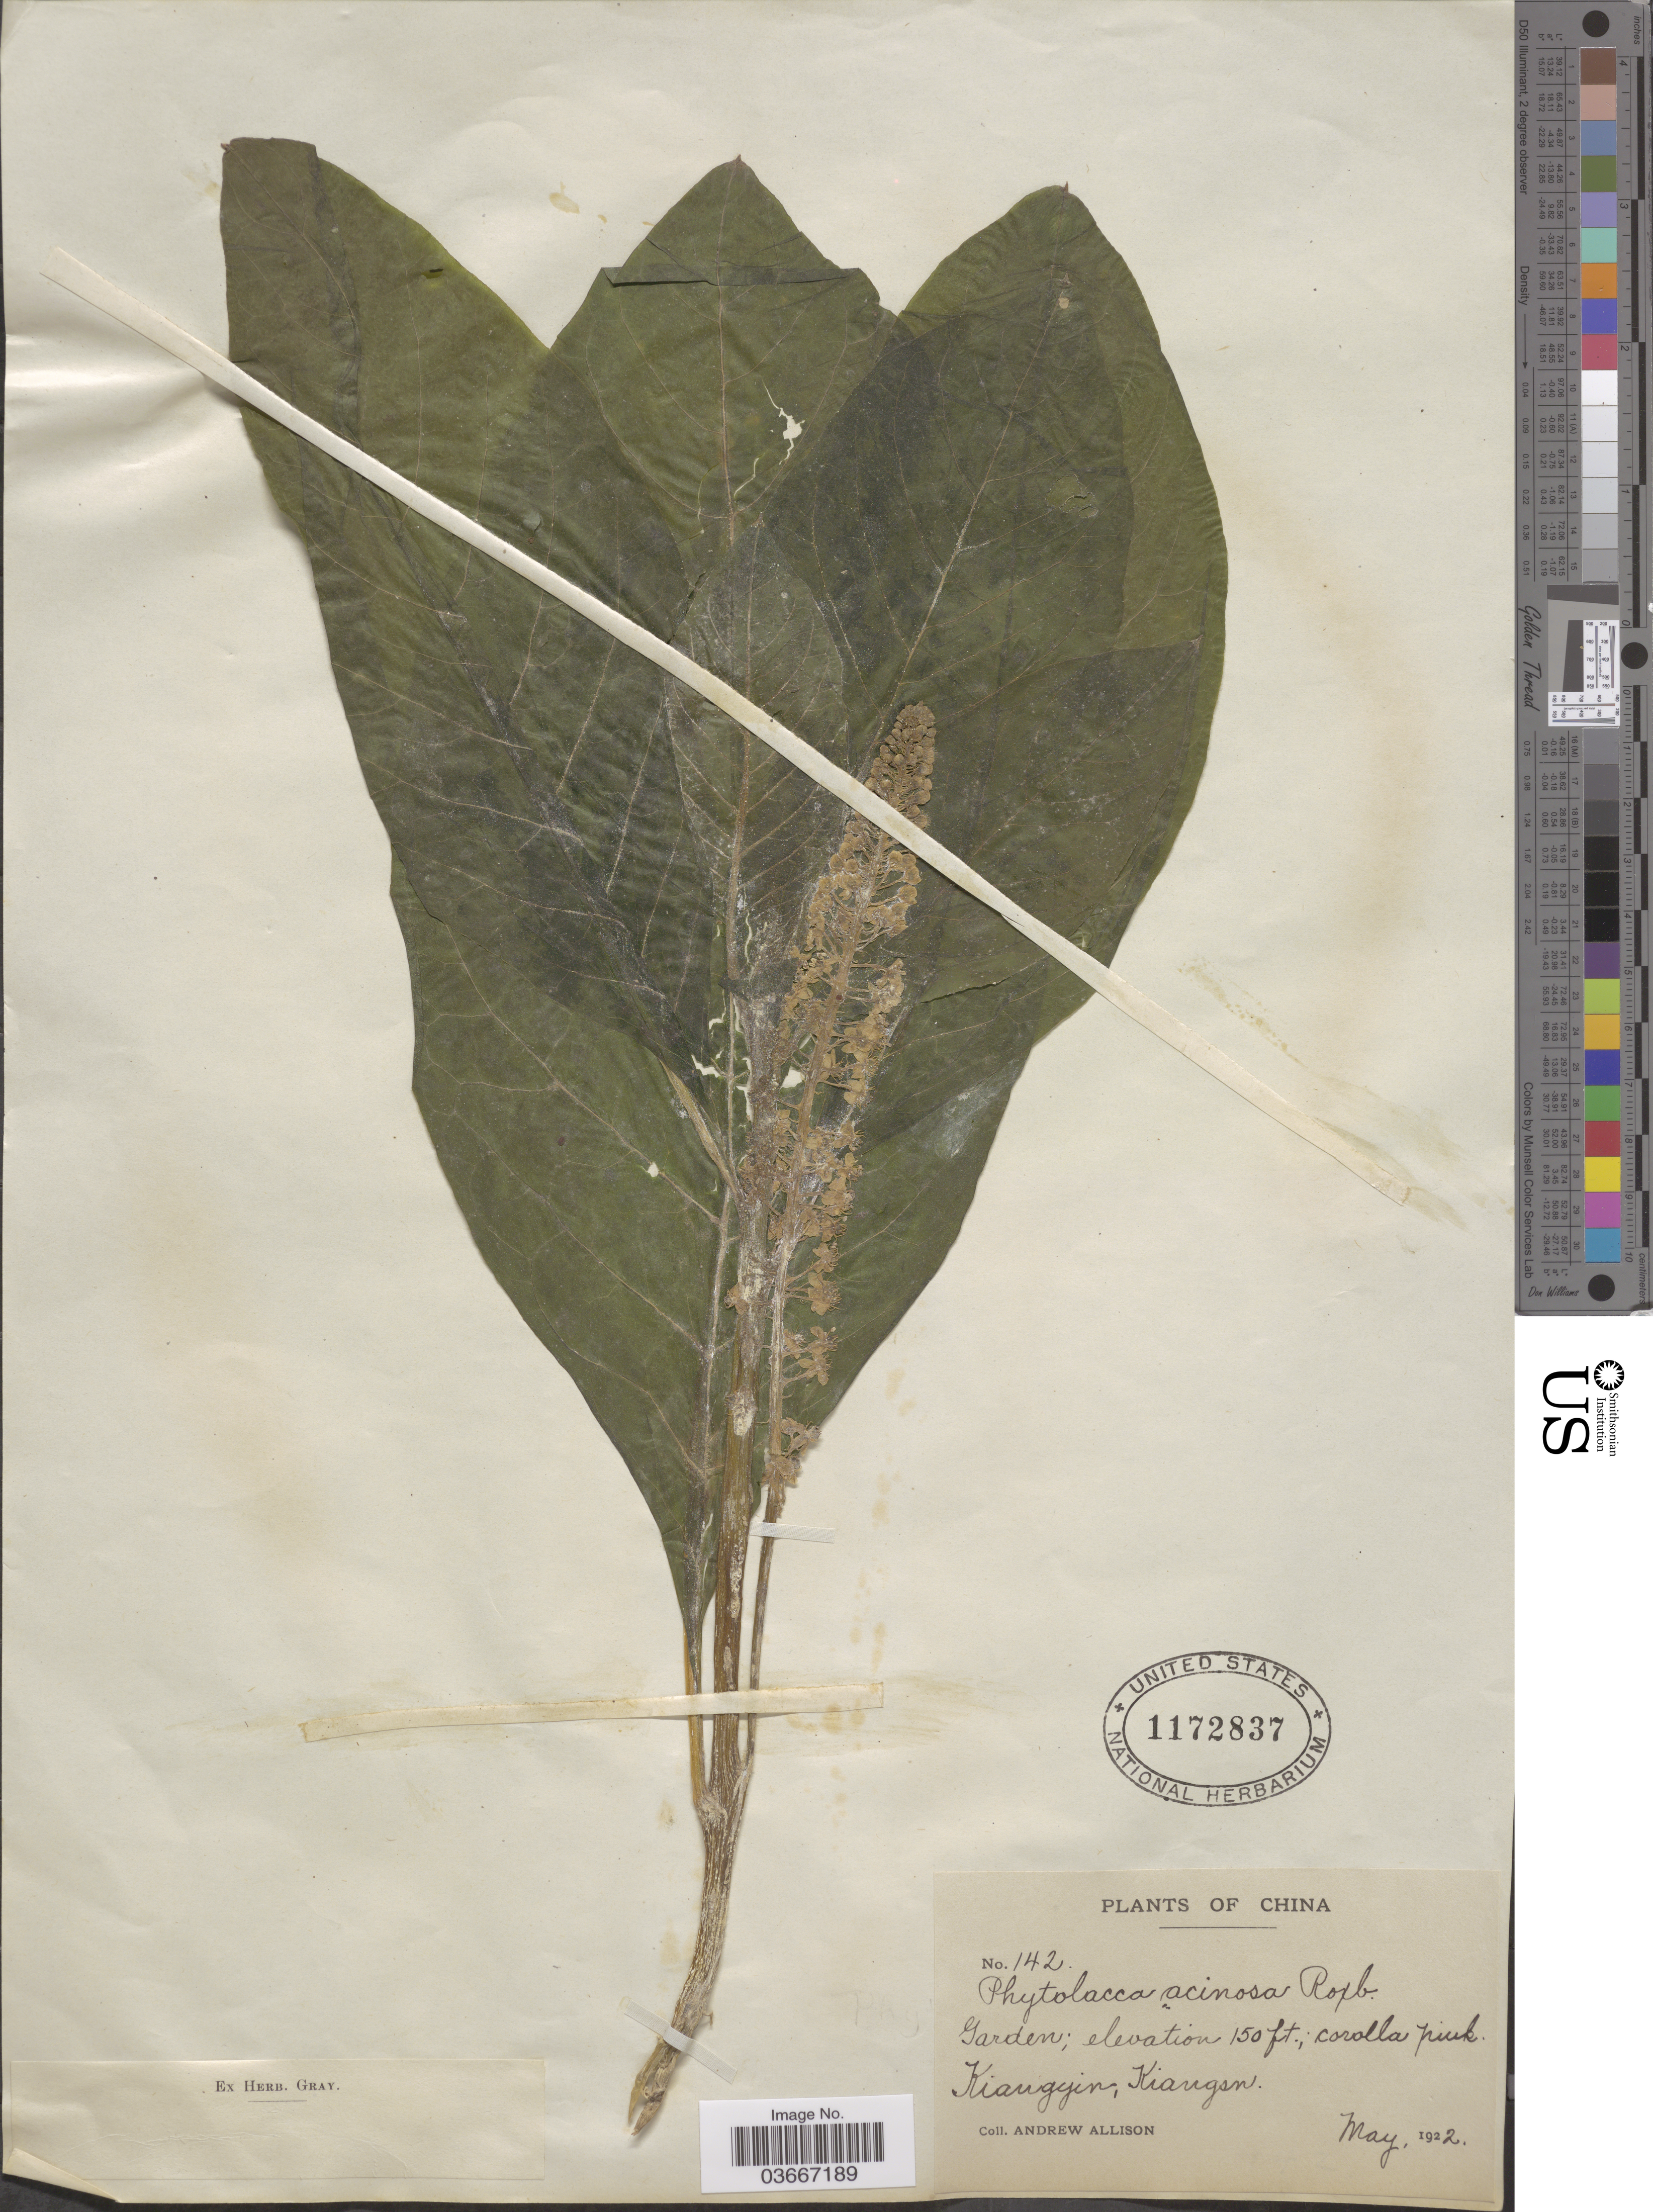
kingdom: Plantae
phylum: Tracheophyta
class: Magnoliopsida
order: Caryophyllales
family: Phytolaccaceae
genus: Phytolacca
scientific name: Phytolacca acinosa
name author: Roxb.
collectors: A. Allison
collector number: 142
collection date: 1922-05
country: China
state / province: Jiangsu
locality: Garden. Kiangyin, Kiangsu.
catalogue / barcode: US 1172837